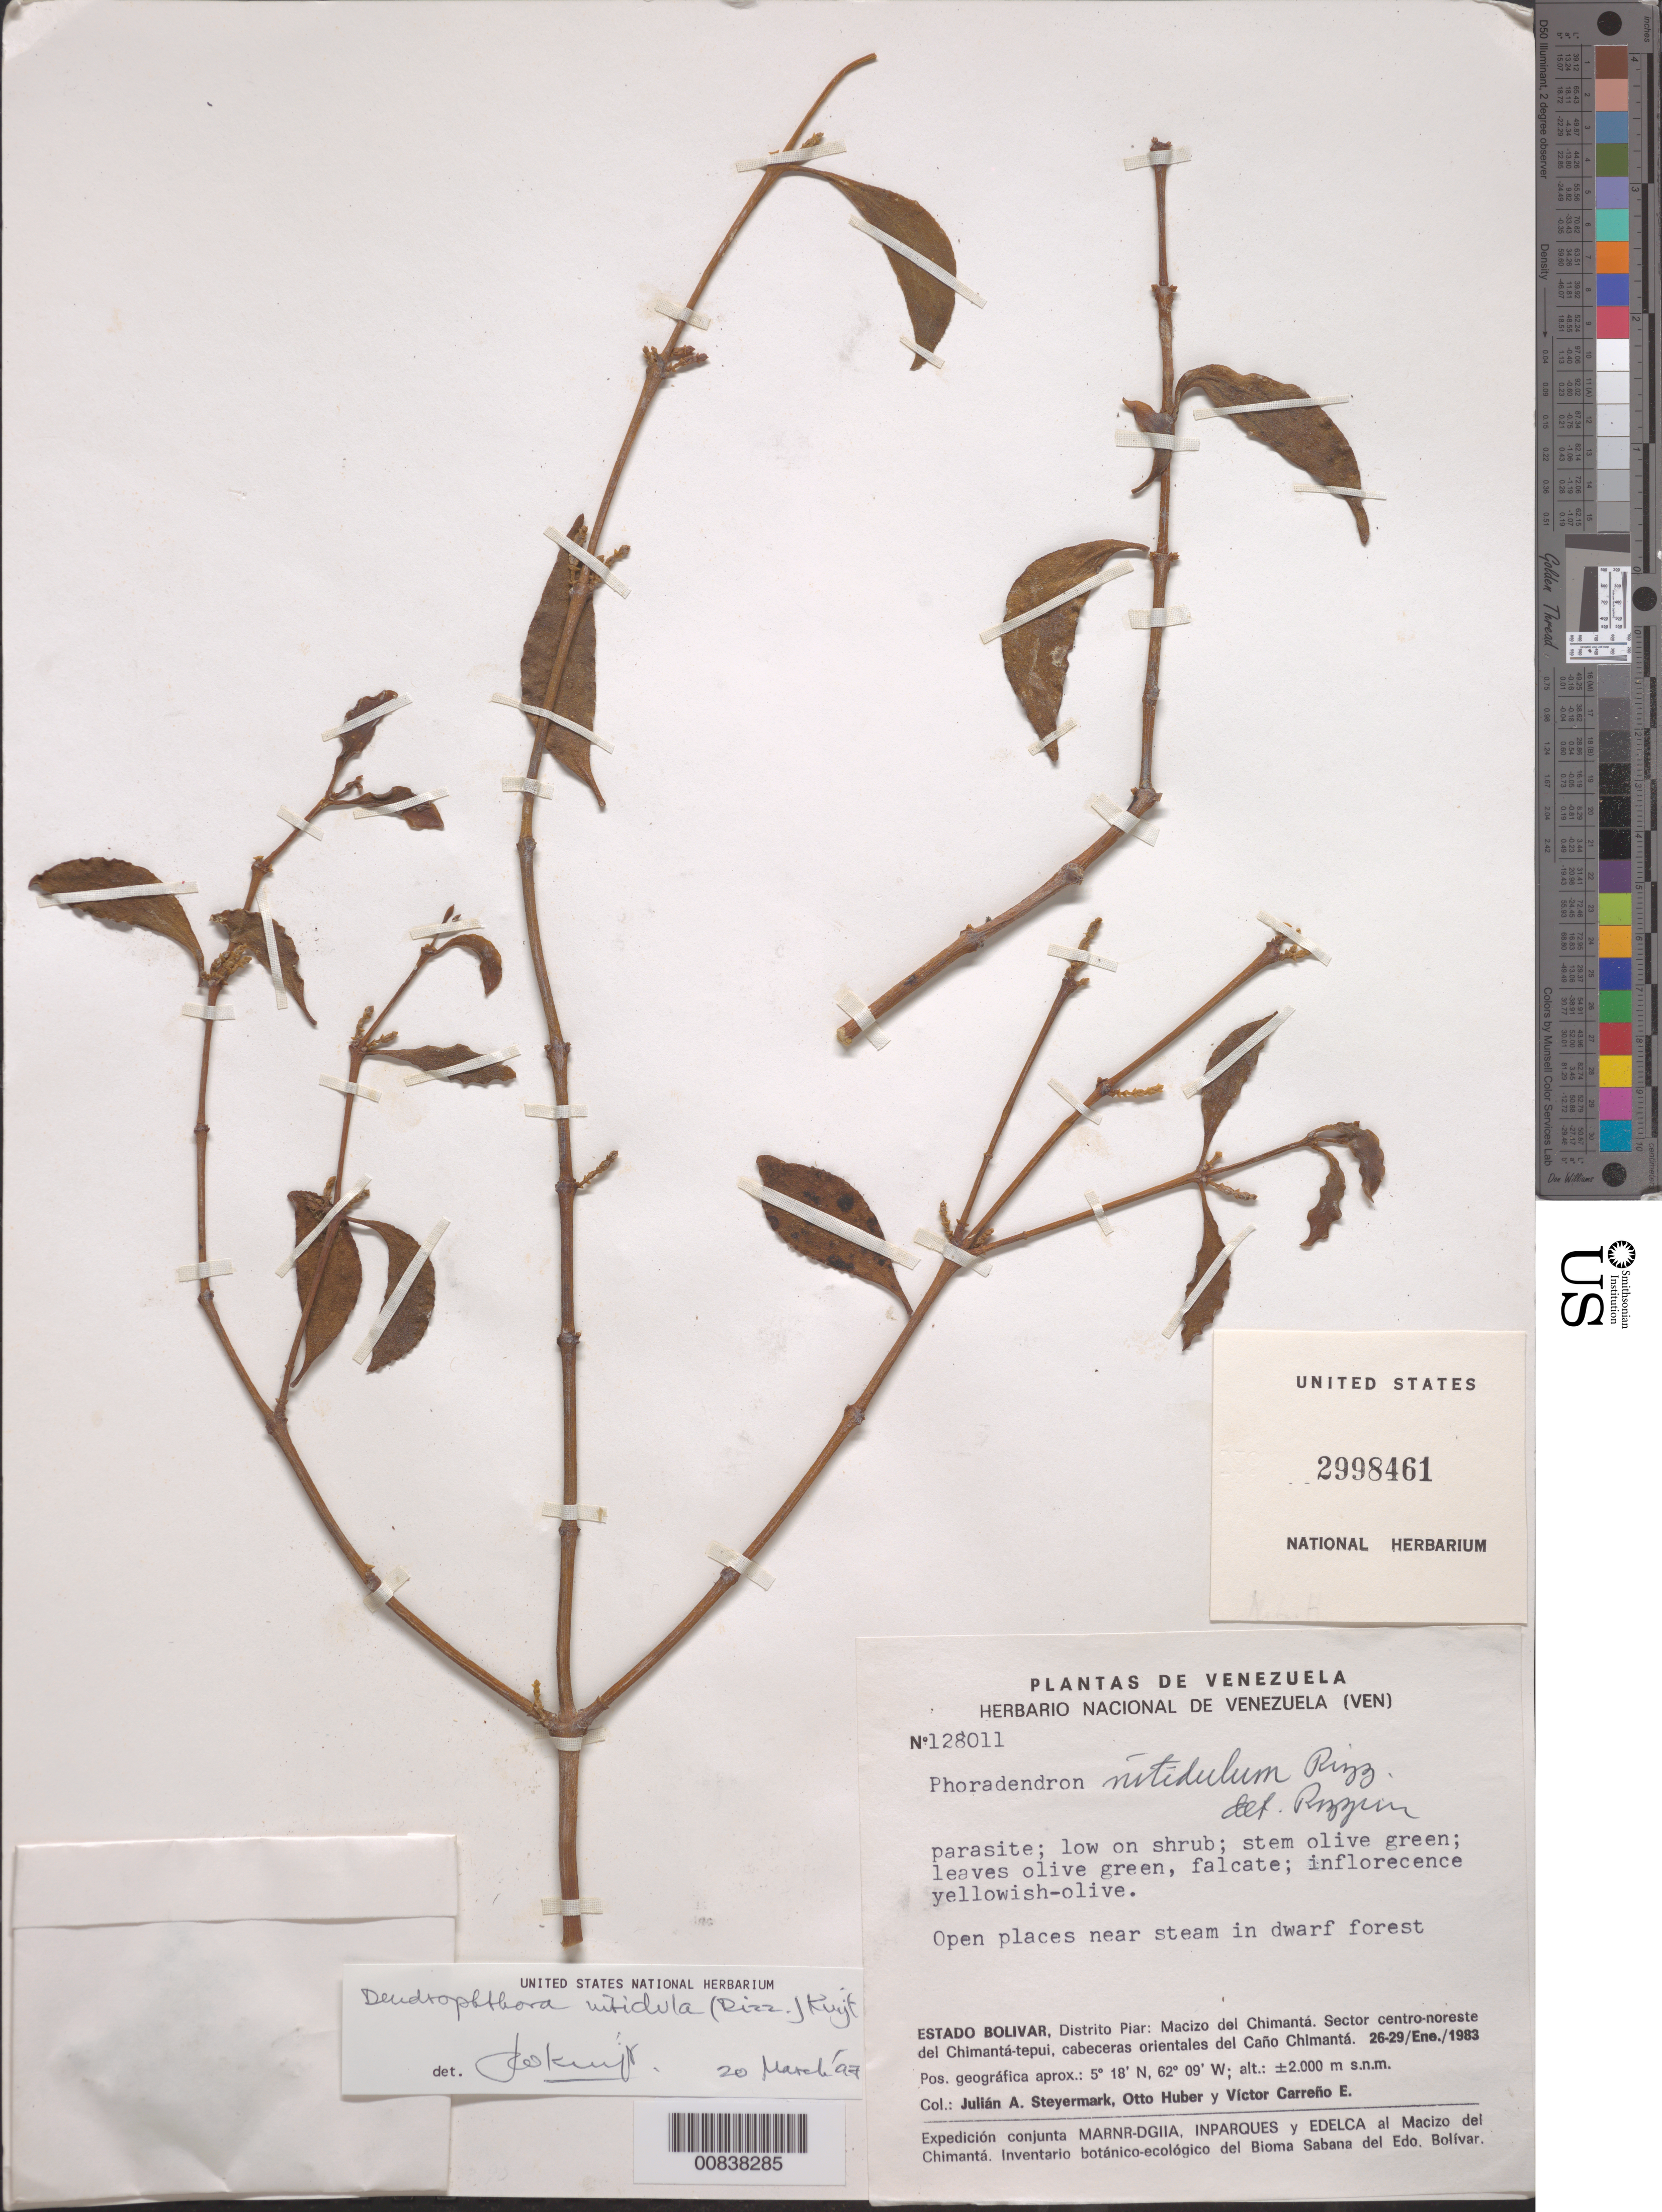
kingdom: Plantae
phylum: Tracheophyta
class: Magnoliopsida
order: Santalales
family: Viscaceae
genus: Dendrophthora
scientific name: Dendrophthora nitidula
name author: (Rizzini) Kuijt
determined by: Kuijt, Job, (CANADA)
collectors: J. Steyermark, O. Huber & V. Carreño E.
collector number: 128011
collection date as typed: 26-Jan-83 to 29-Jan-83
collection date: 1983-01-26/1983-01-29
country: Venezuela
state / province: Bolívar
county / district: Piar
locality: Macizo del Chimantá, sector centro-noreste del Chimantá-tepuí, cabeceras orientales del Caño Chimantá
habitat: Open places near stream in dwarf forest; low on shrub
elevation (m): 2000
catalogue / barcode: US 2998461